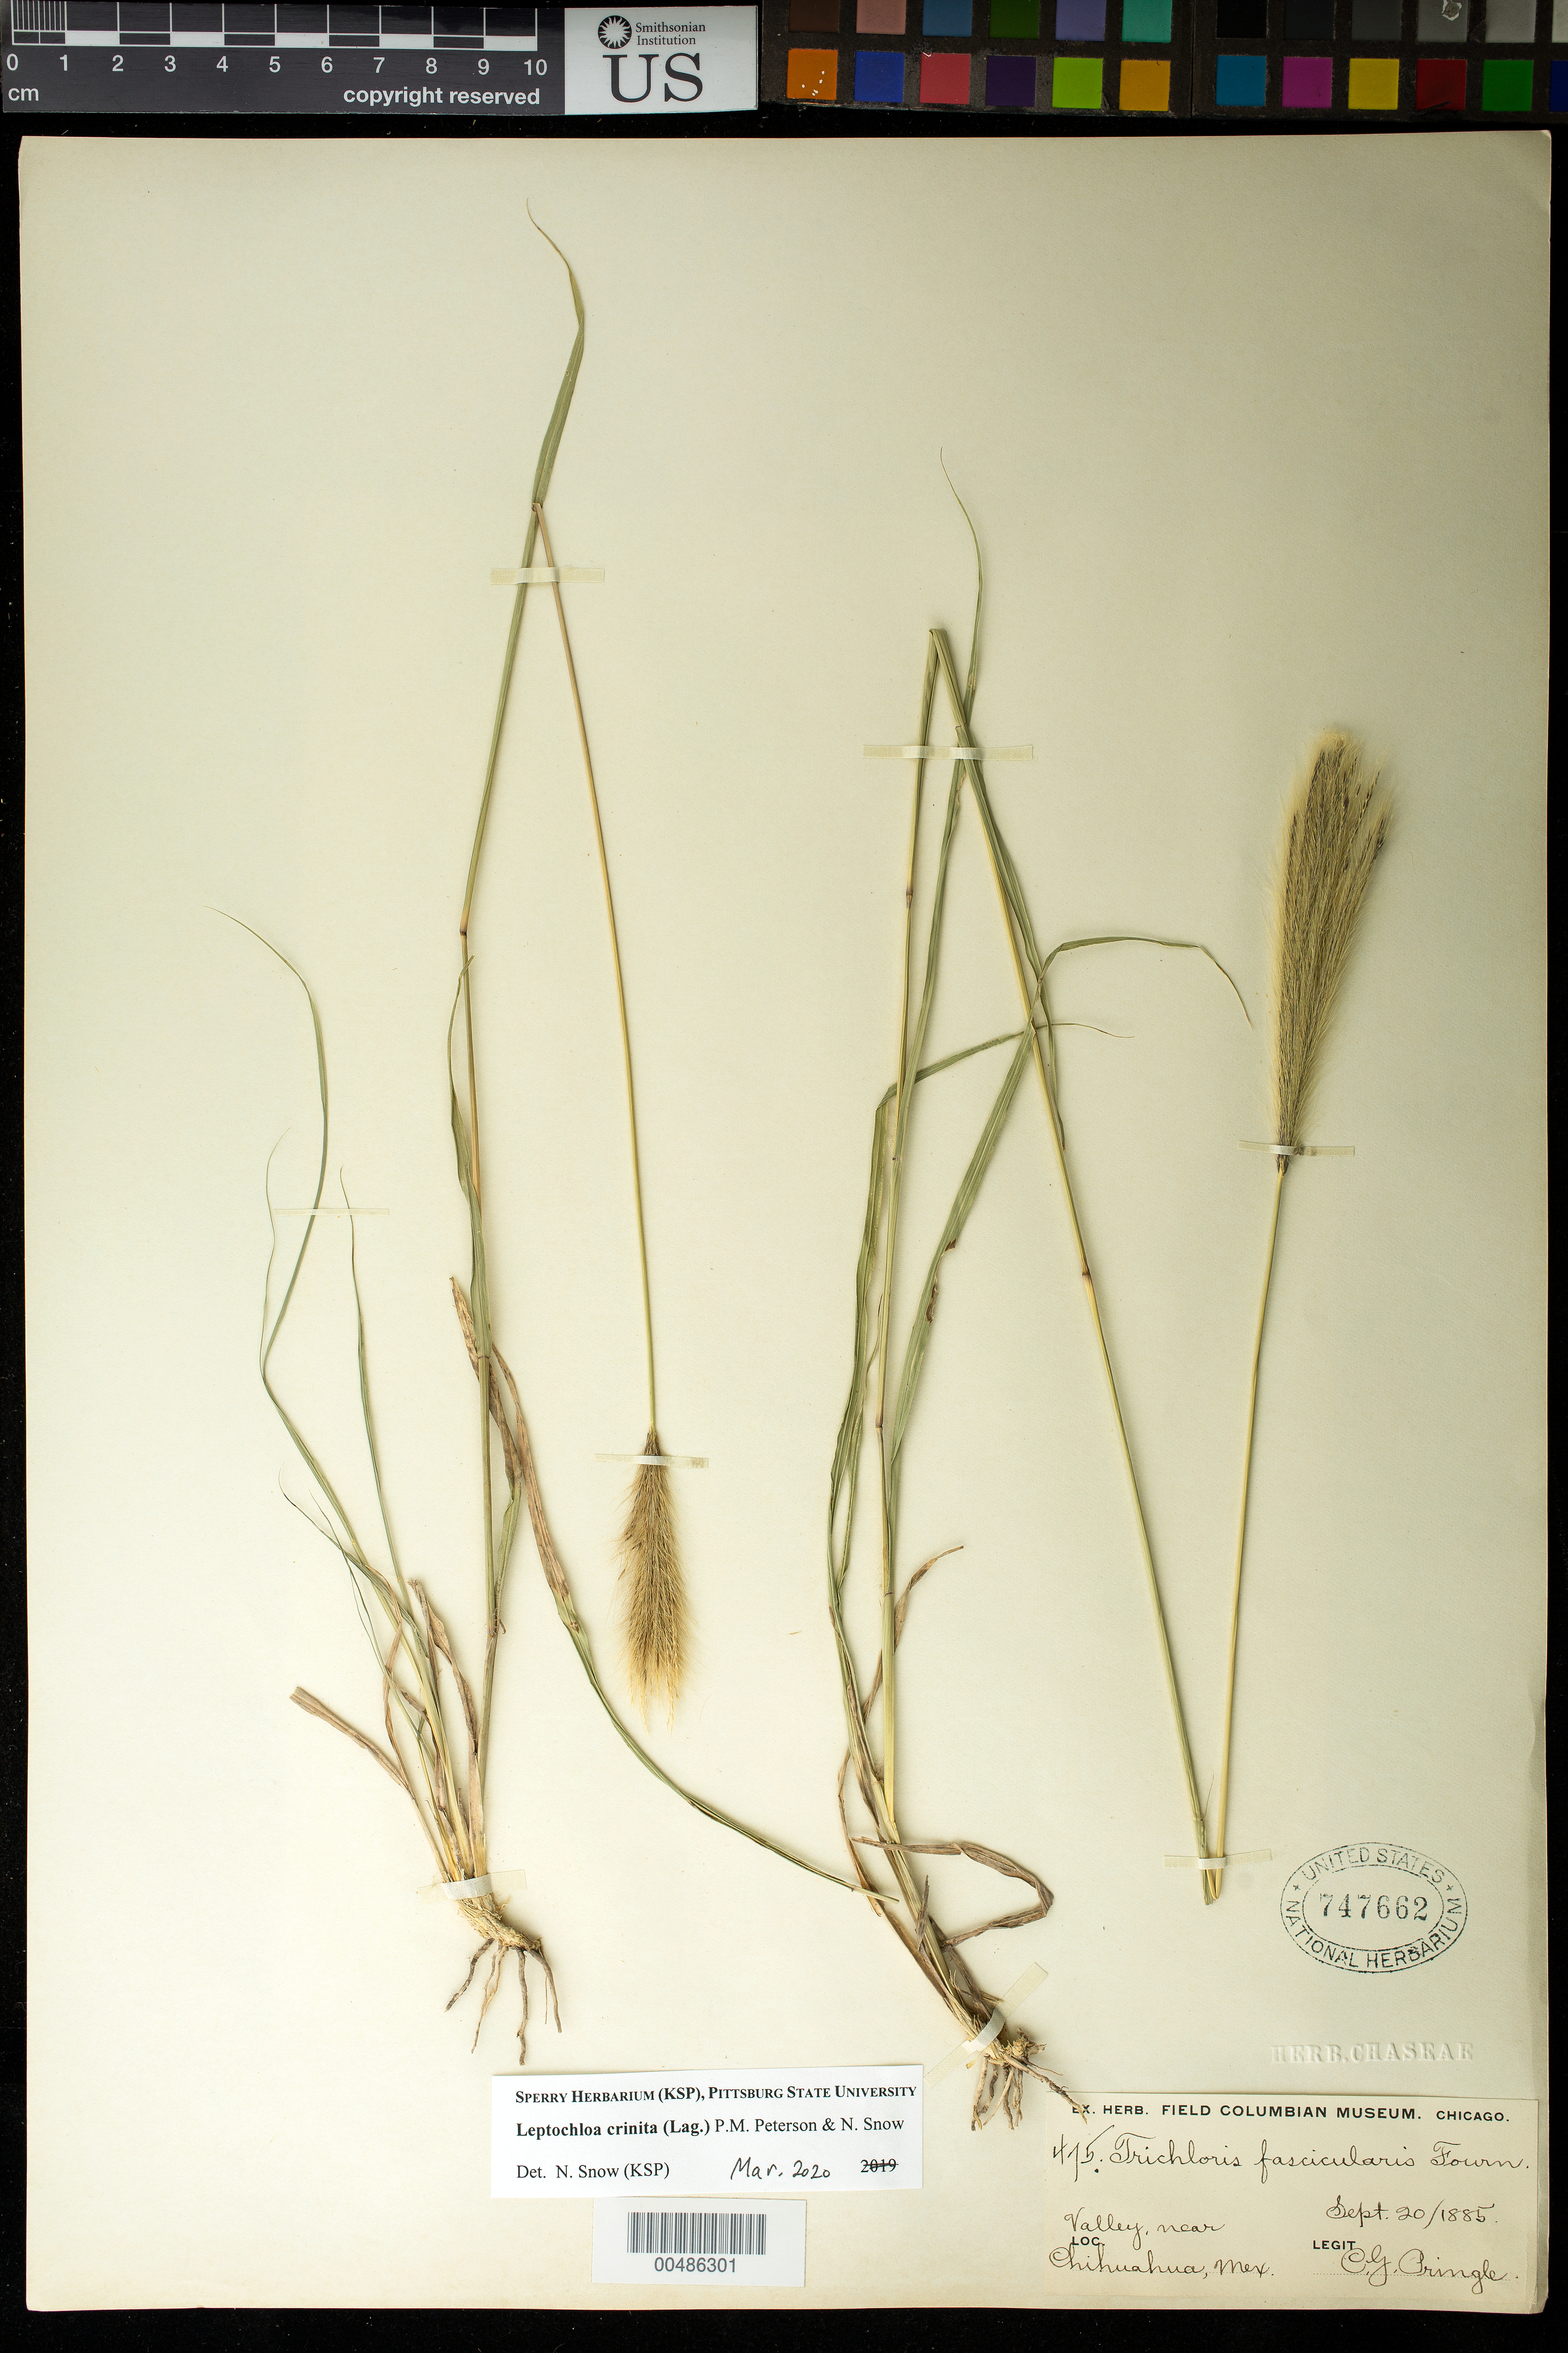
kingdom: Plantae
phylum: Tracheophyta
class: Liliopsida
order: Poales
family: Poaceae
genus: Leptochloa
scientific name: Leptochloa crinita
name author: (Lag.) P.M. Peterson & N. Snow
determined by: Snow, N.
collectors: C. G. Pringle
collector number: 475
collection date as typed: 20 Sep 1885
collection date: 1885-09-20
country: Mexico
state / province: Chihuahua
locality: Valley near Chihuahua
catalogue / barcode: US 747662